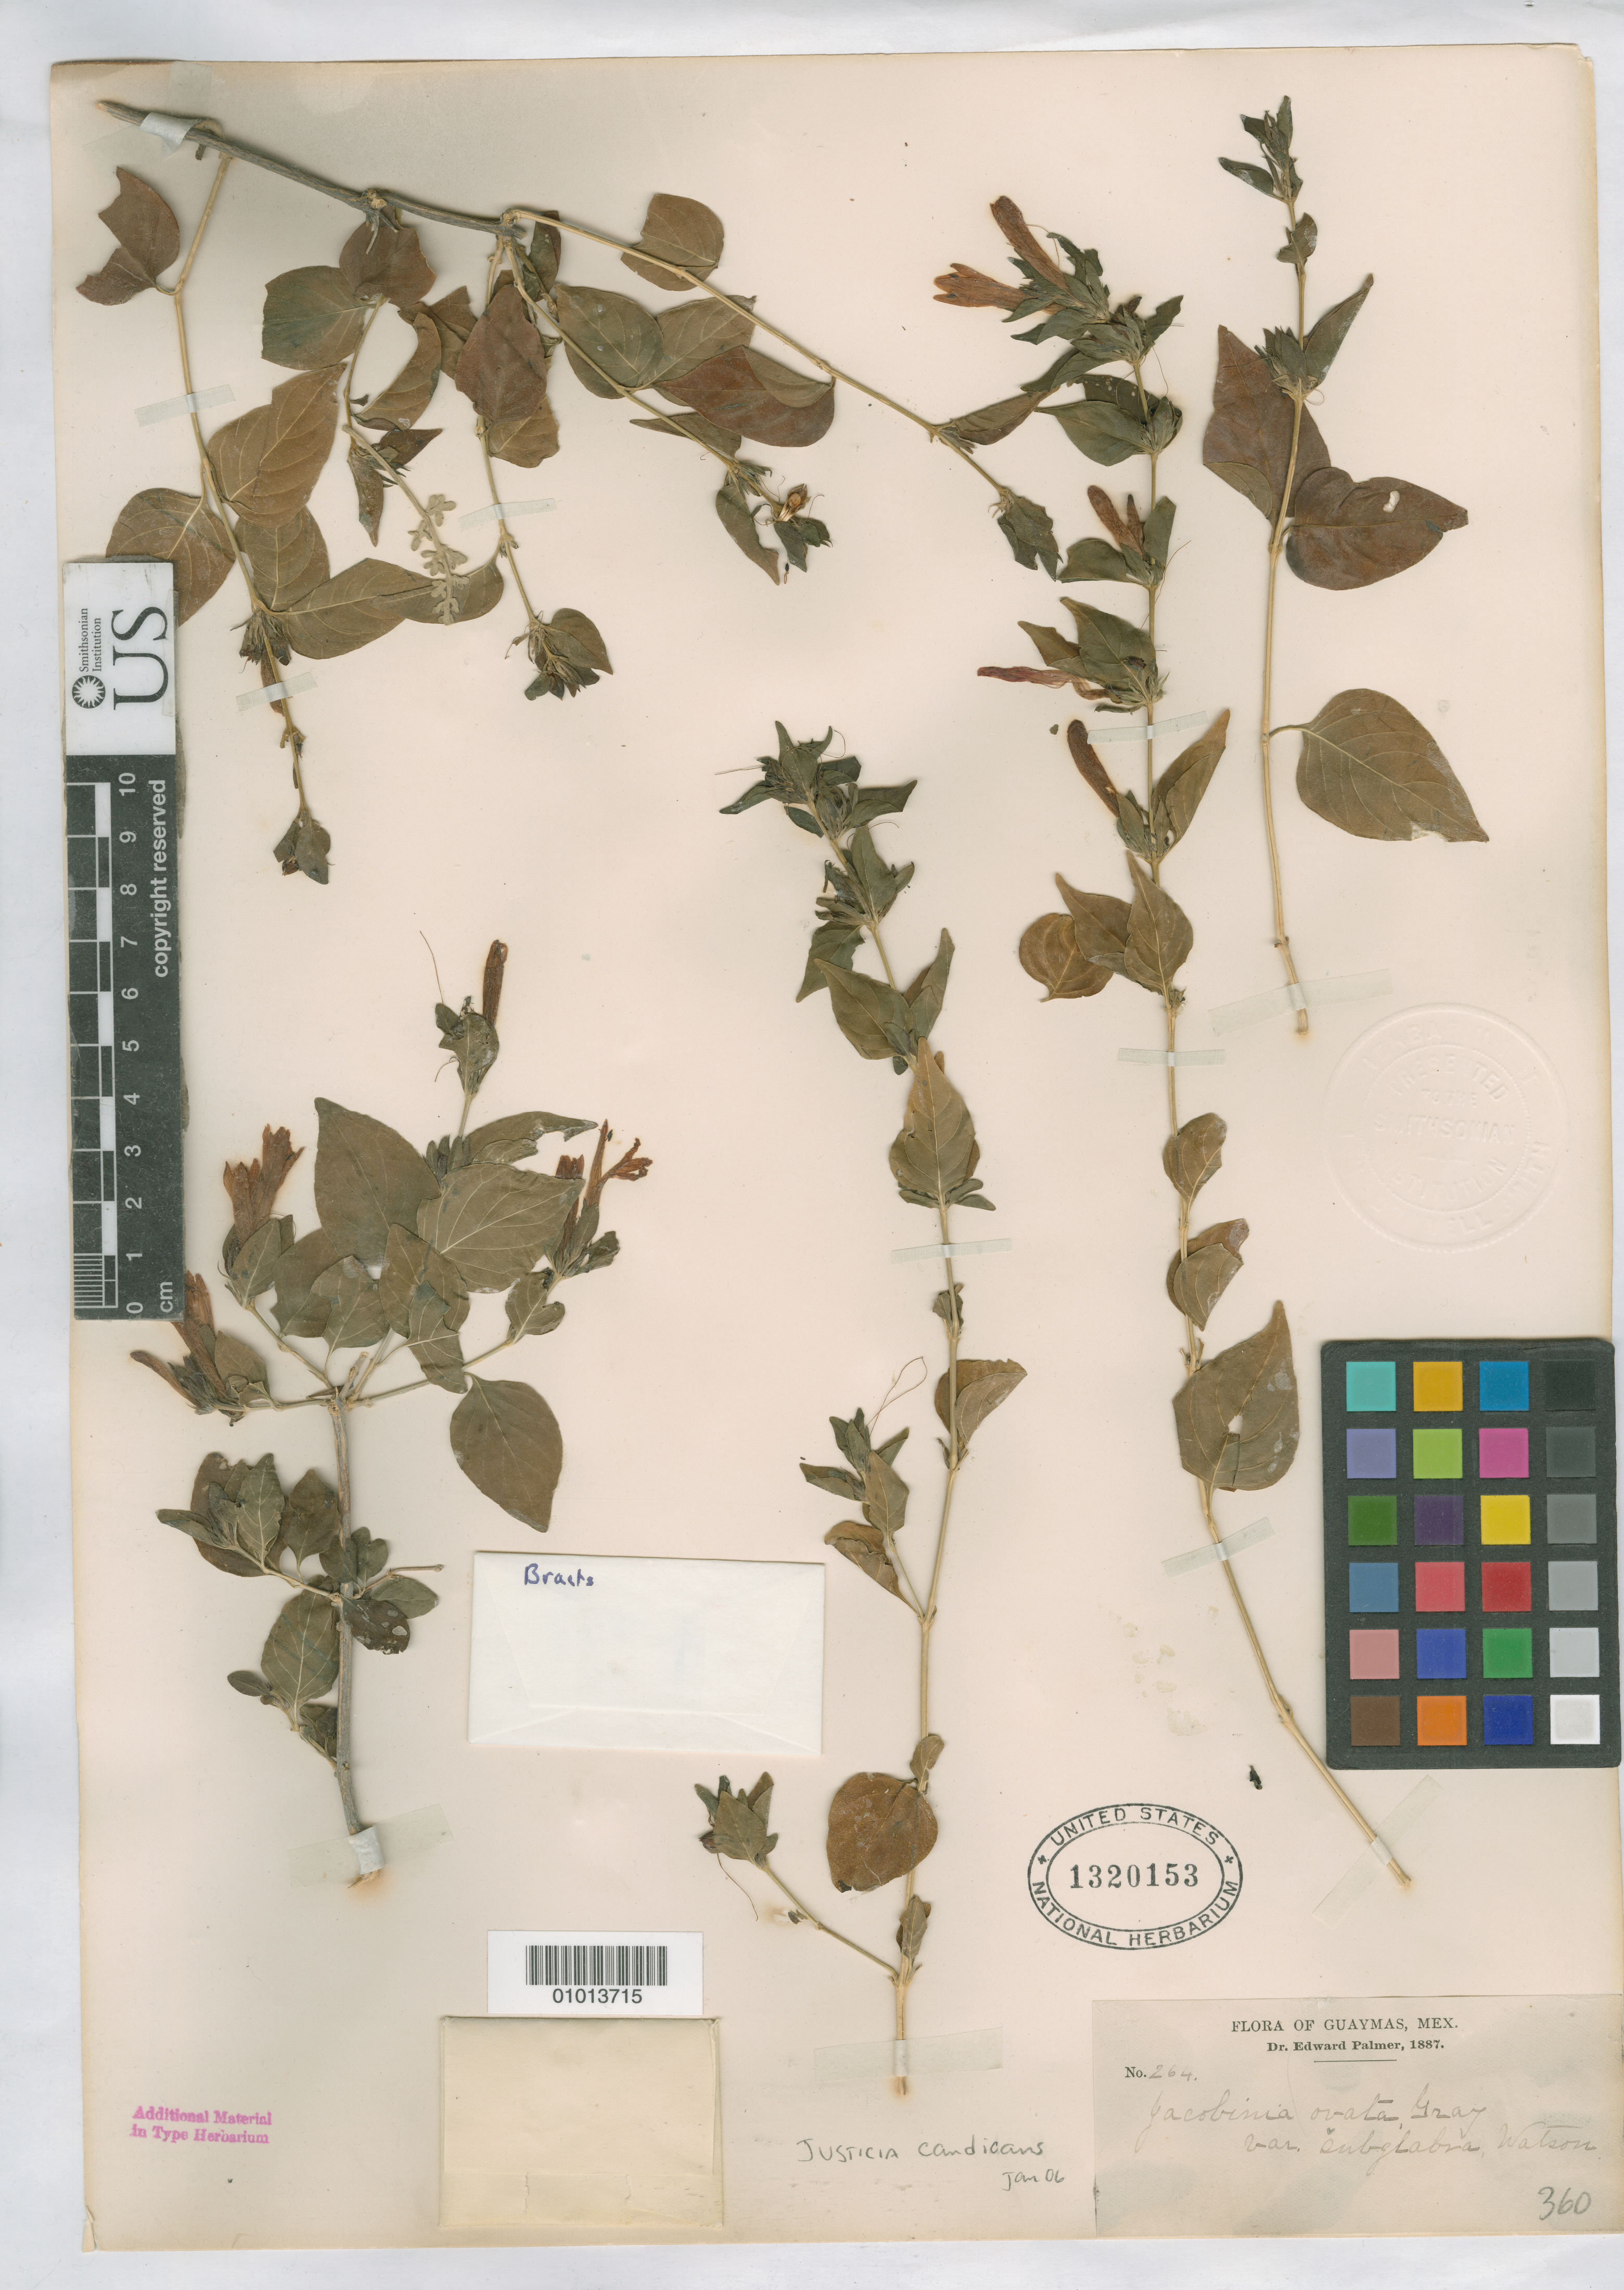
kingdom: Plantae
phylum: Tracheophyta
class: Magnoliopsida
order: Lamiales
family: Acanthaceae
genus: Jacobinia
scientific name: Jacobinia ovata var. subglabra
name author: S. Watson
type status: Isotype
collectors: E. Palmer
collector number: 264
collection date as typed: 1887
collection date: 1887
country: Mexico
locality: Guaymas.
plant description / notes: Specimen ex John Donnell Smith herbarium.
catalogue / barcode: US 1320153